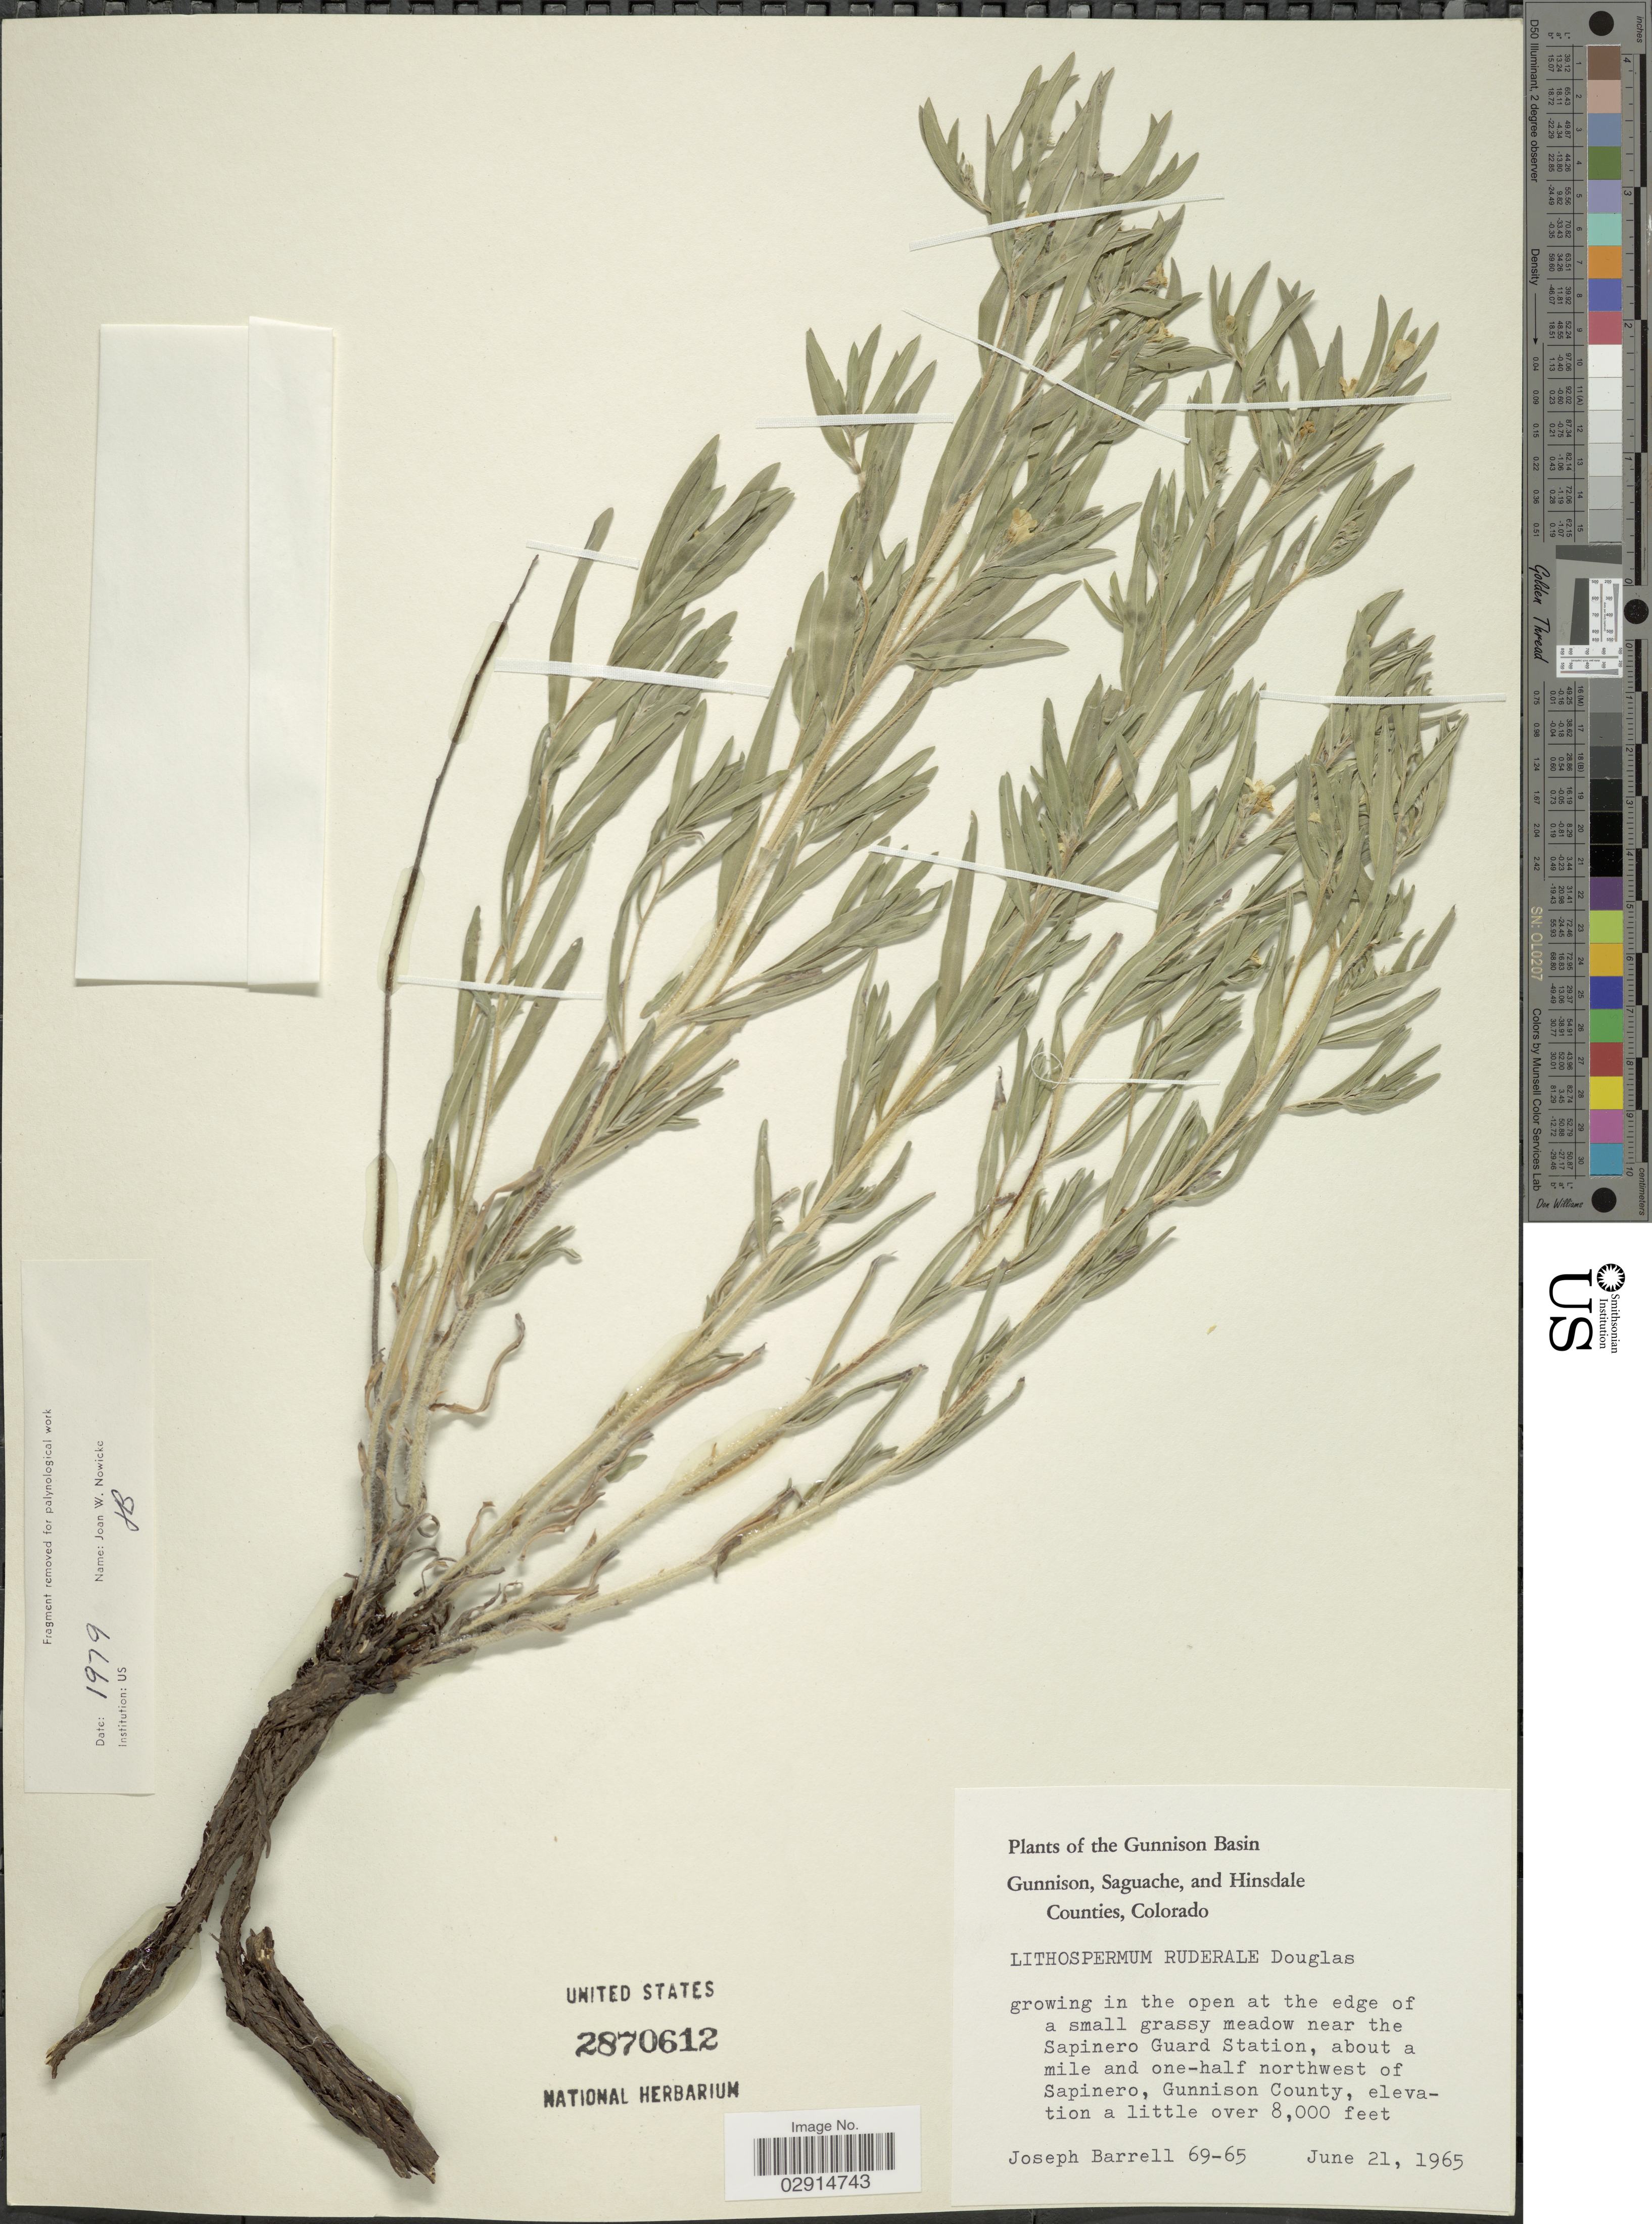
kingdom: Plantae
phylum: Tracheophyta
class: Magnoliopsida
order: Boraginales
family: Boraginaceae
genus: Lithospermum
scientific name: Lithospermum ruderale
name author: Douglas ex Lehm.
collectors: J. Barrell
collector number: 69-65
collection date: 1965-06-21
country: United States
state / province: Colorado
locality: Gunnison Basin, growing in the open at the edge of a small grassy meadow near the Sapinero Guard Station, about a mile and one-half northwest of Sapinero, Gunnison County.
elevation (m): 2438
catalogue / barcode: US 2870612